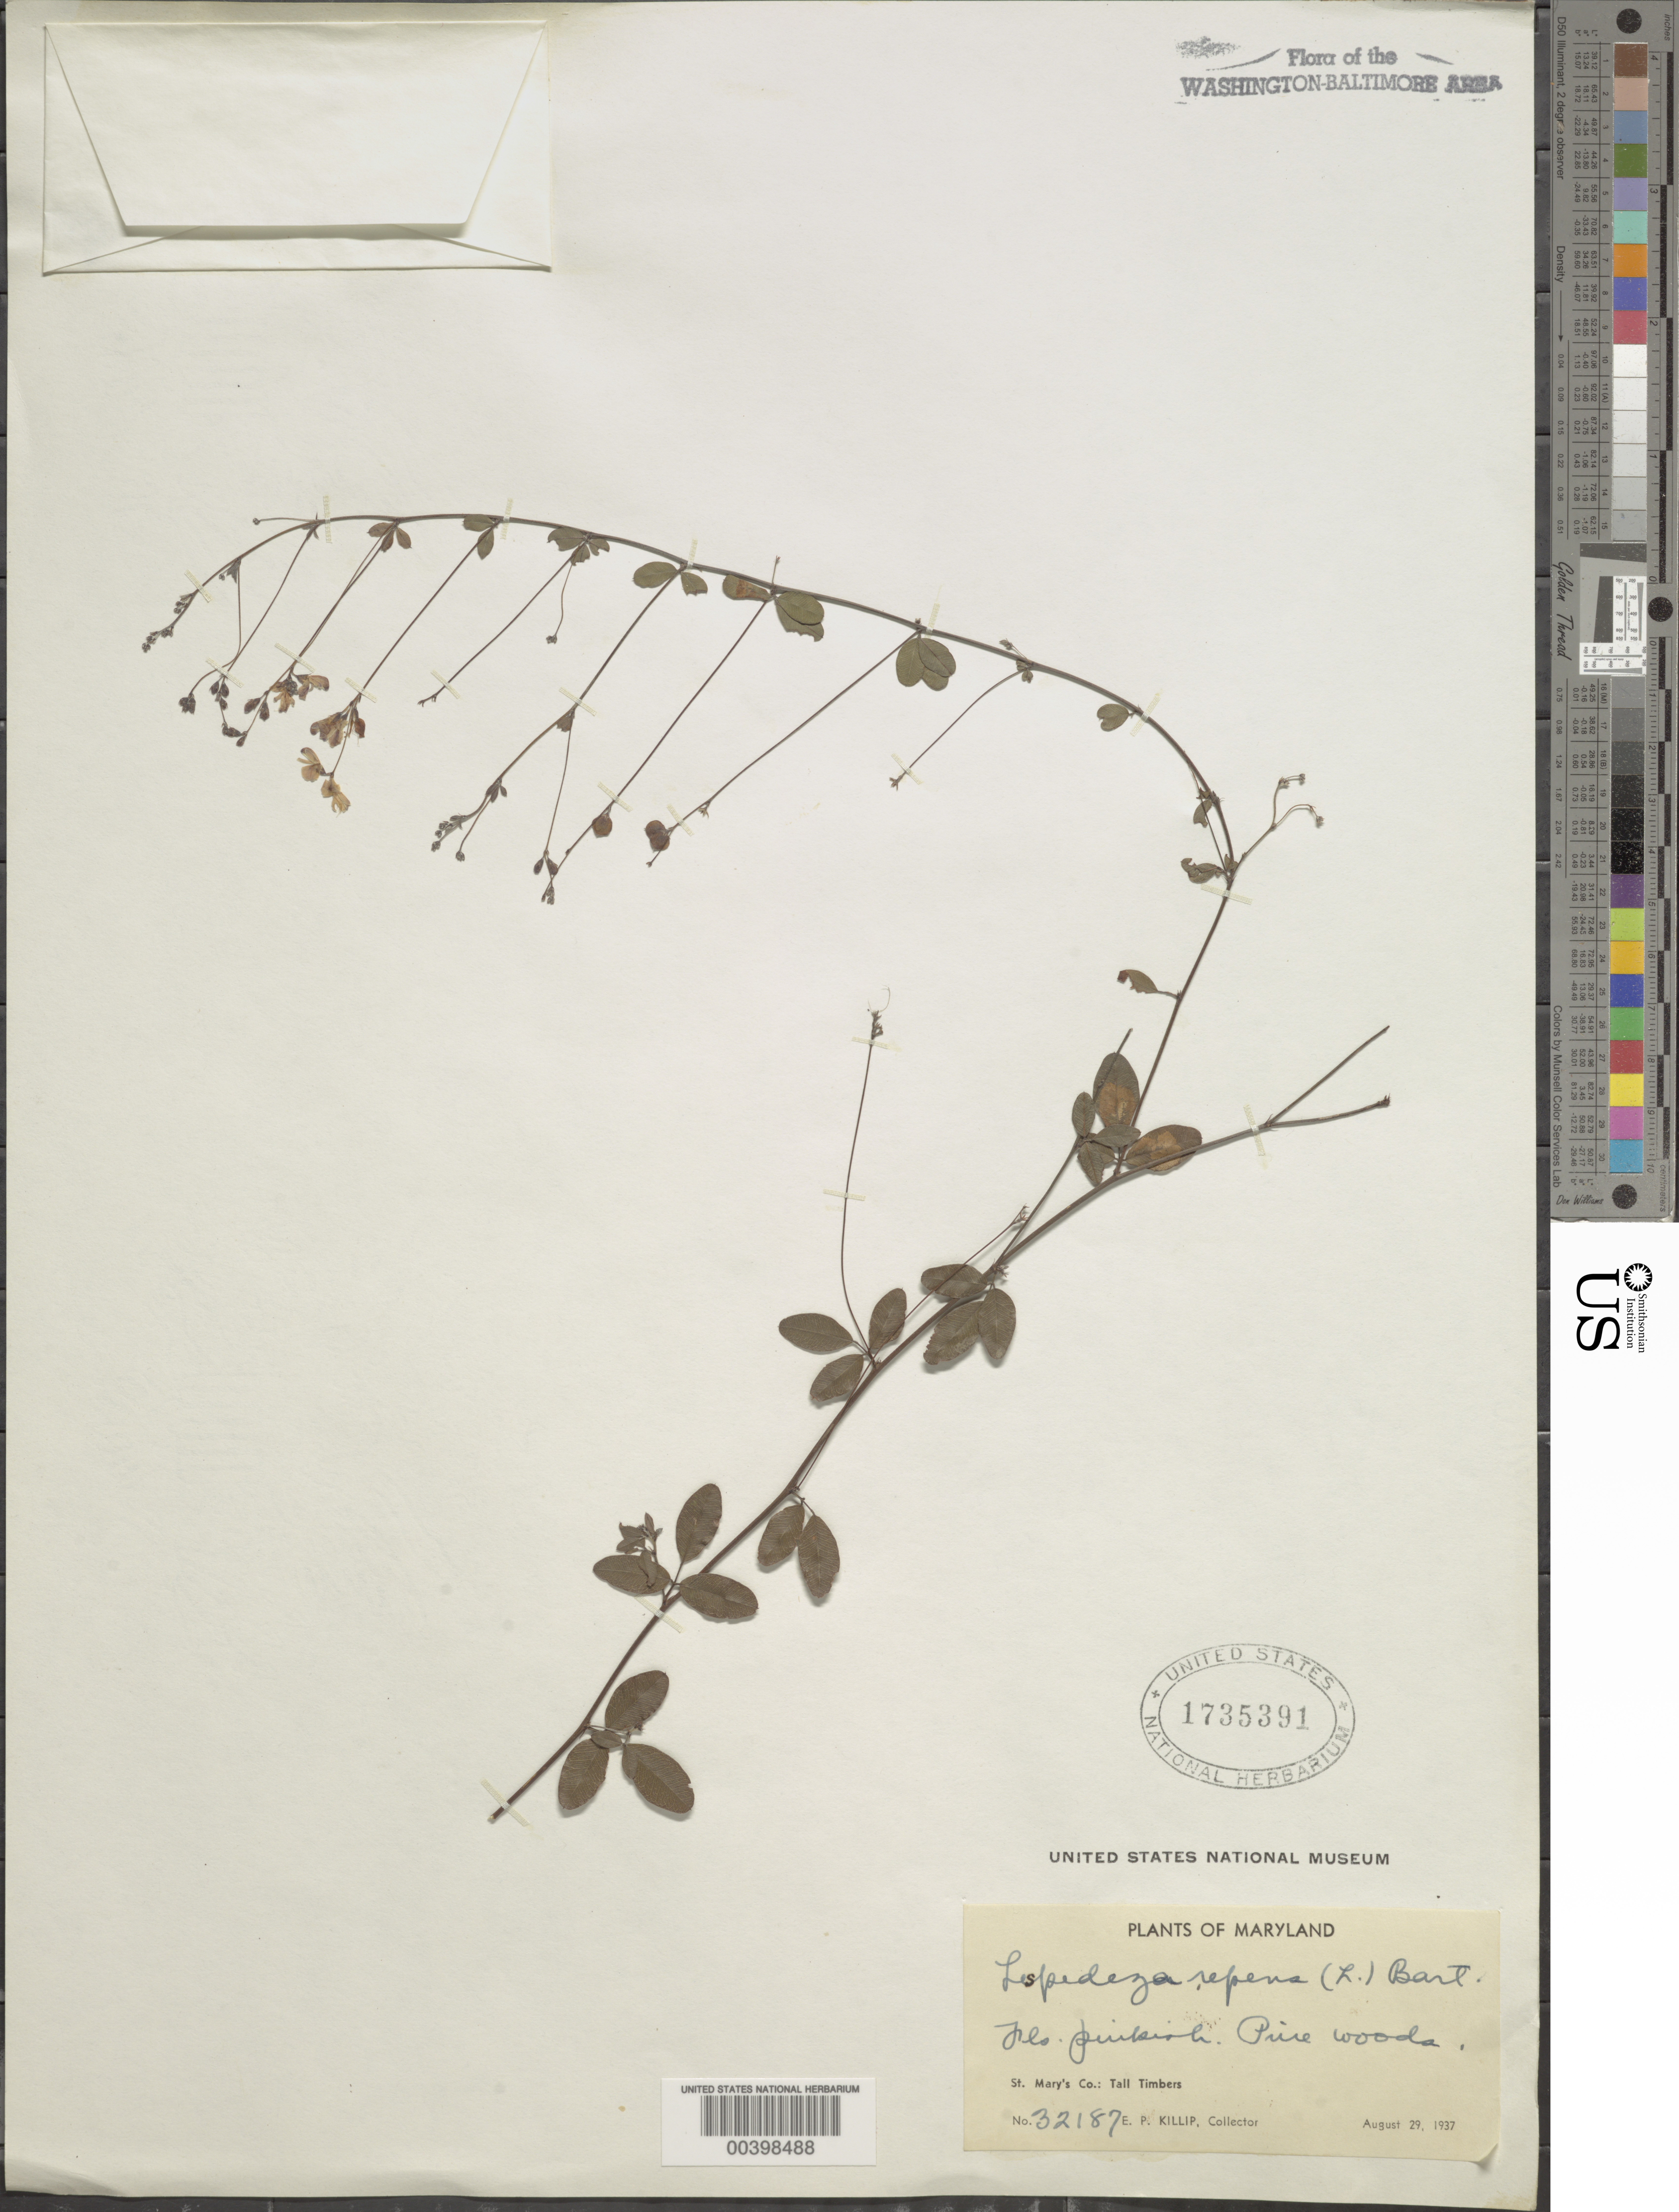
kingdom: Plantae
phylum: Tracheophyta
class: Magnoliopsida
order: Fabales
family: Fabaceae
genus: Lespedeza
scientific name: Lespedeza repens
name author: (L.) W.P.C. Barton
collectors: E. P. Killip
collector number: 32187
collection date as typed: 29 Aug 1937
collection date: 1937-08-29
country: United States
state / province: Maryland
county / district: St. Mary's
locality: Tall Timbers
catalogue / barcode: US 1735391